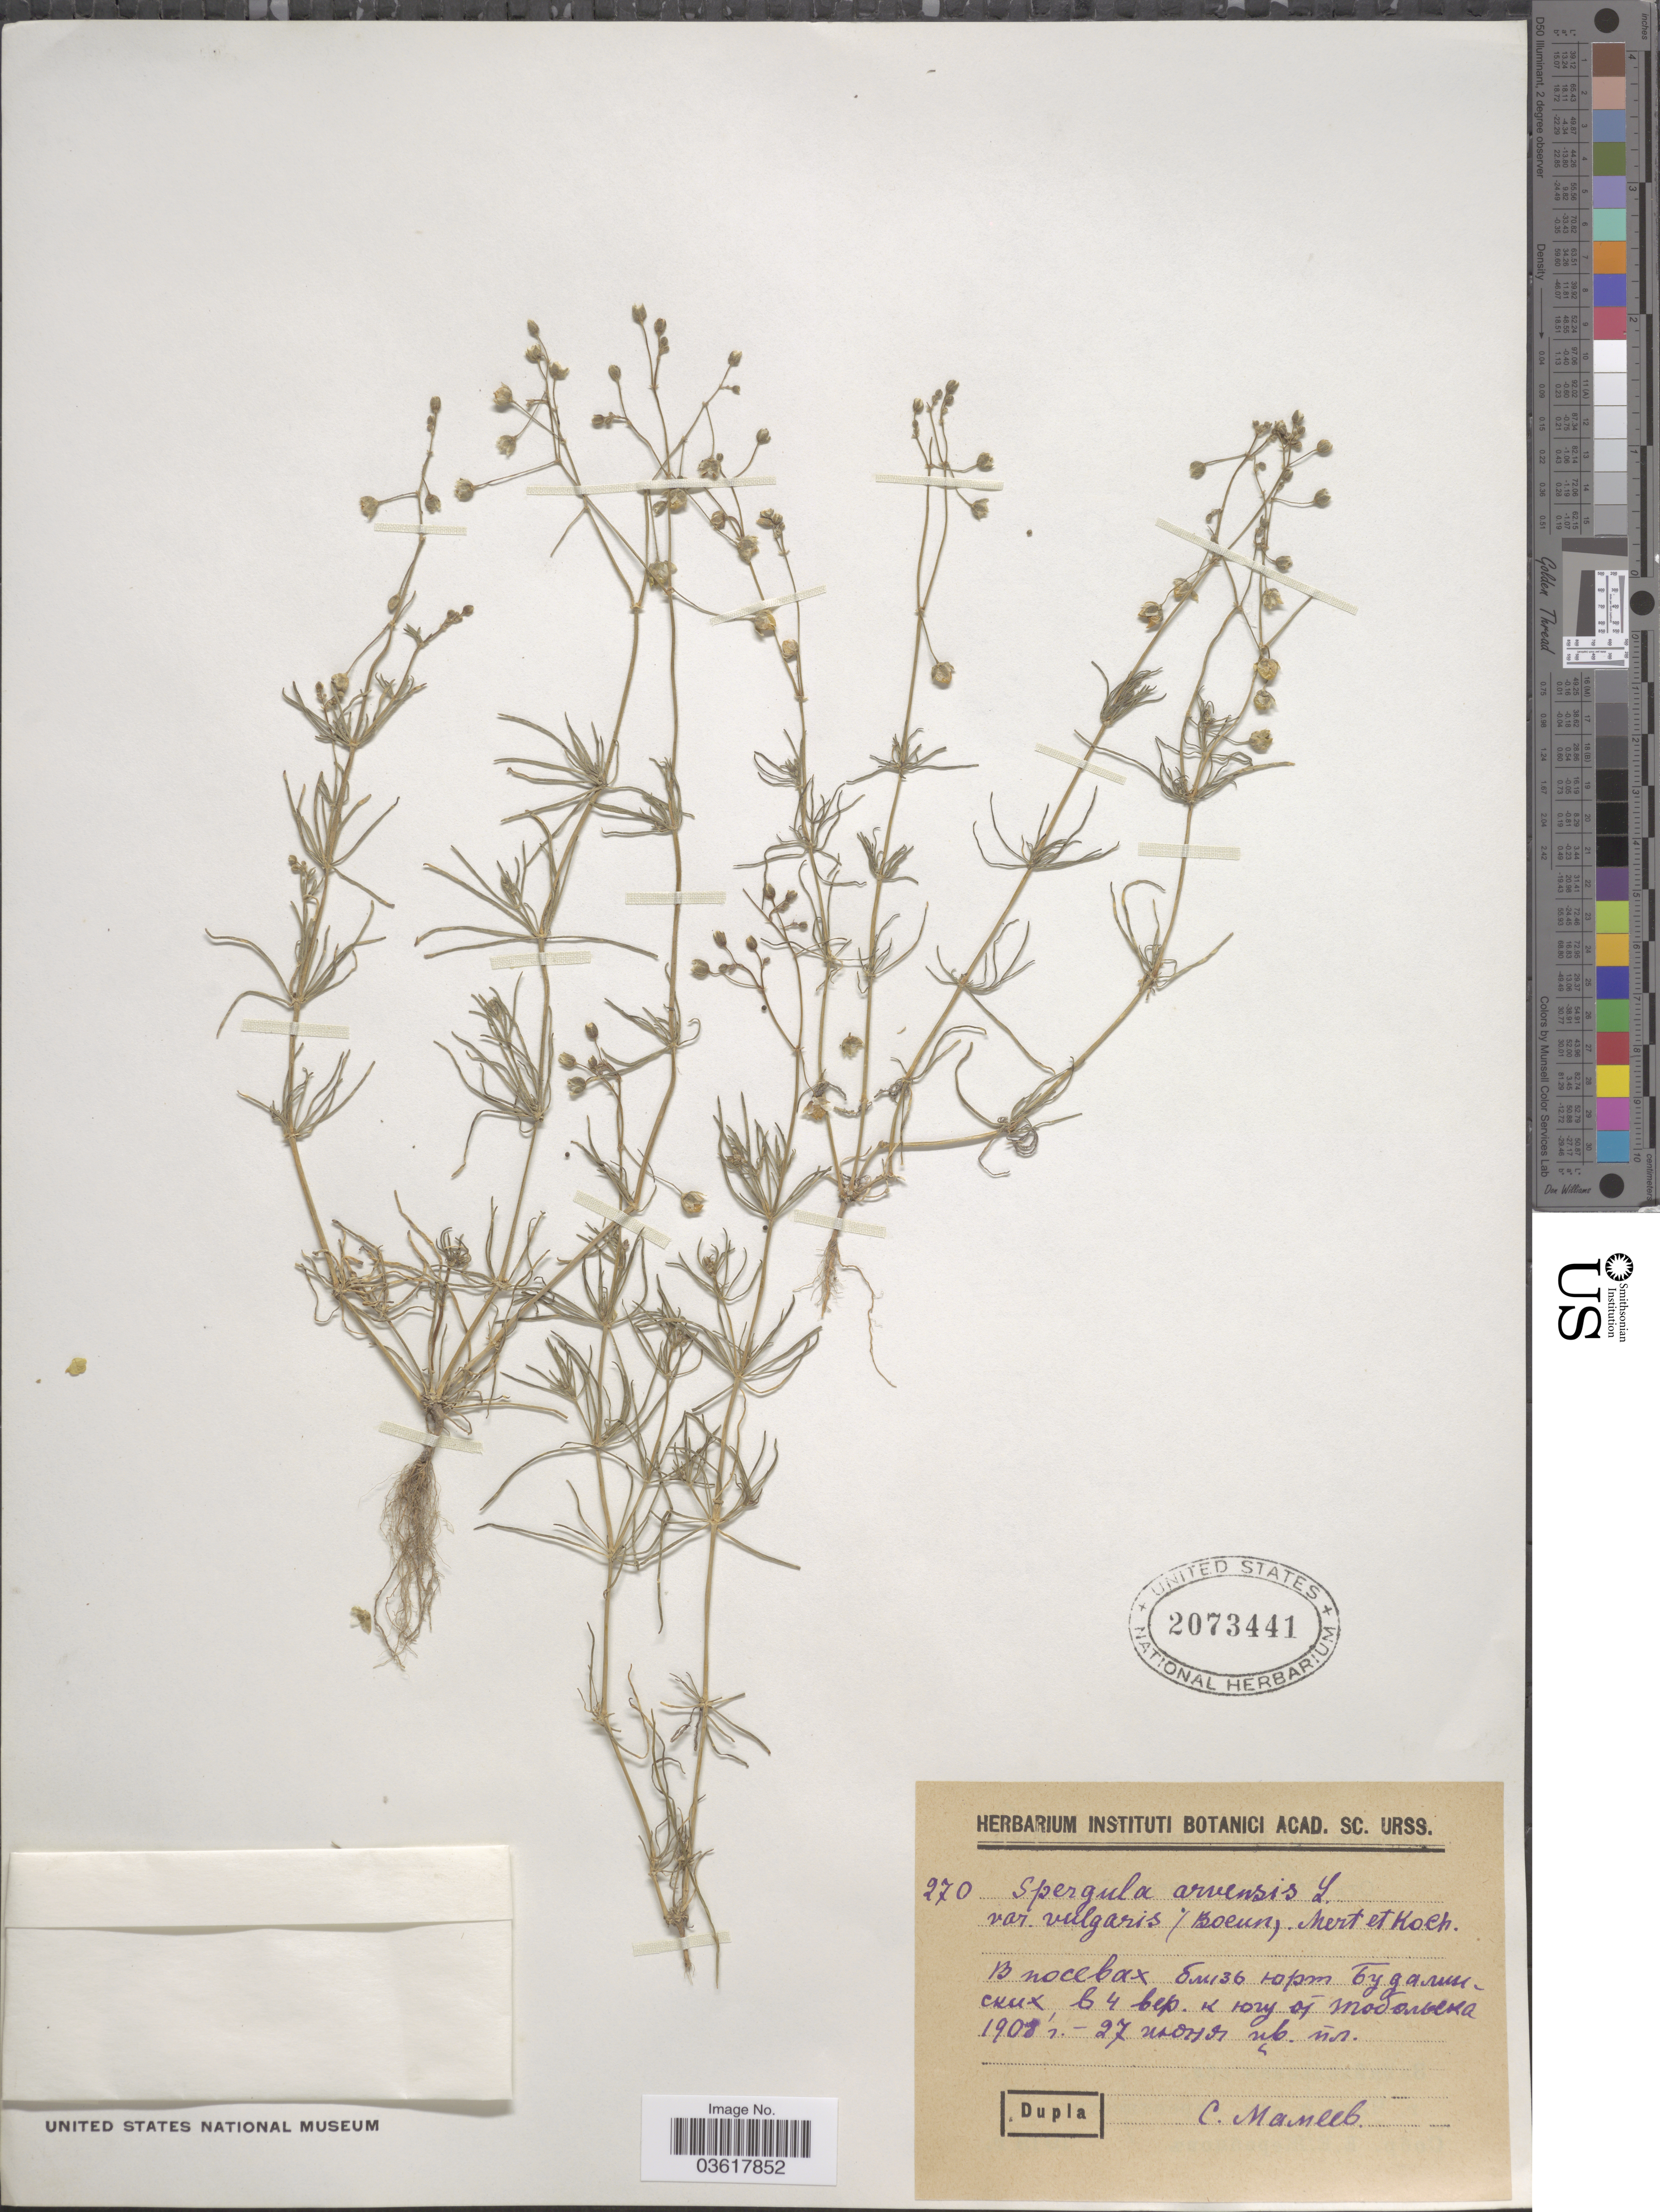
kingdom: Plantae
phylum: Tracheophyta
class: Magnoliopsida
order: Caryophyllales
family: Caryophyllaceae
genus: Spergula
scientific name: Spergula arvensis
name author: L.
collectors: C. Mameev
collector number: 270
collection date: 1908-01-27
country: Russian Federation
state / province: Tyumen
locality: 4 km S of Tobolsk.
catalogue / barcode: US 2073441